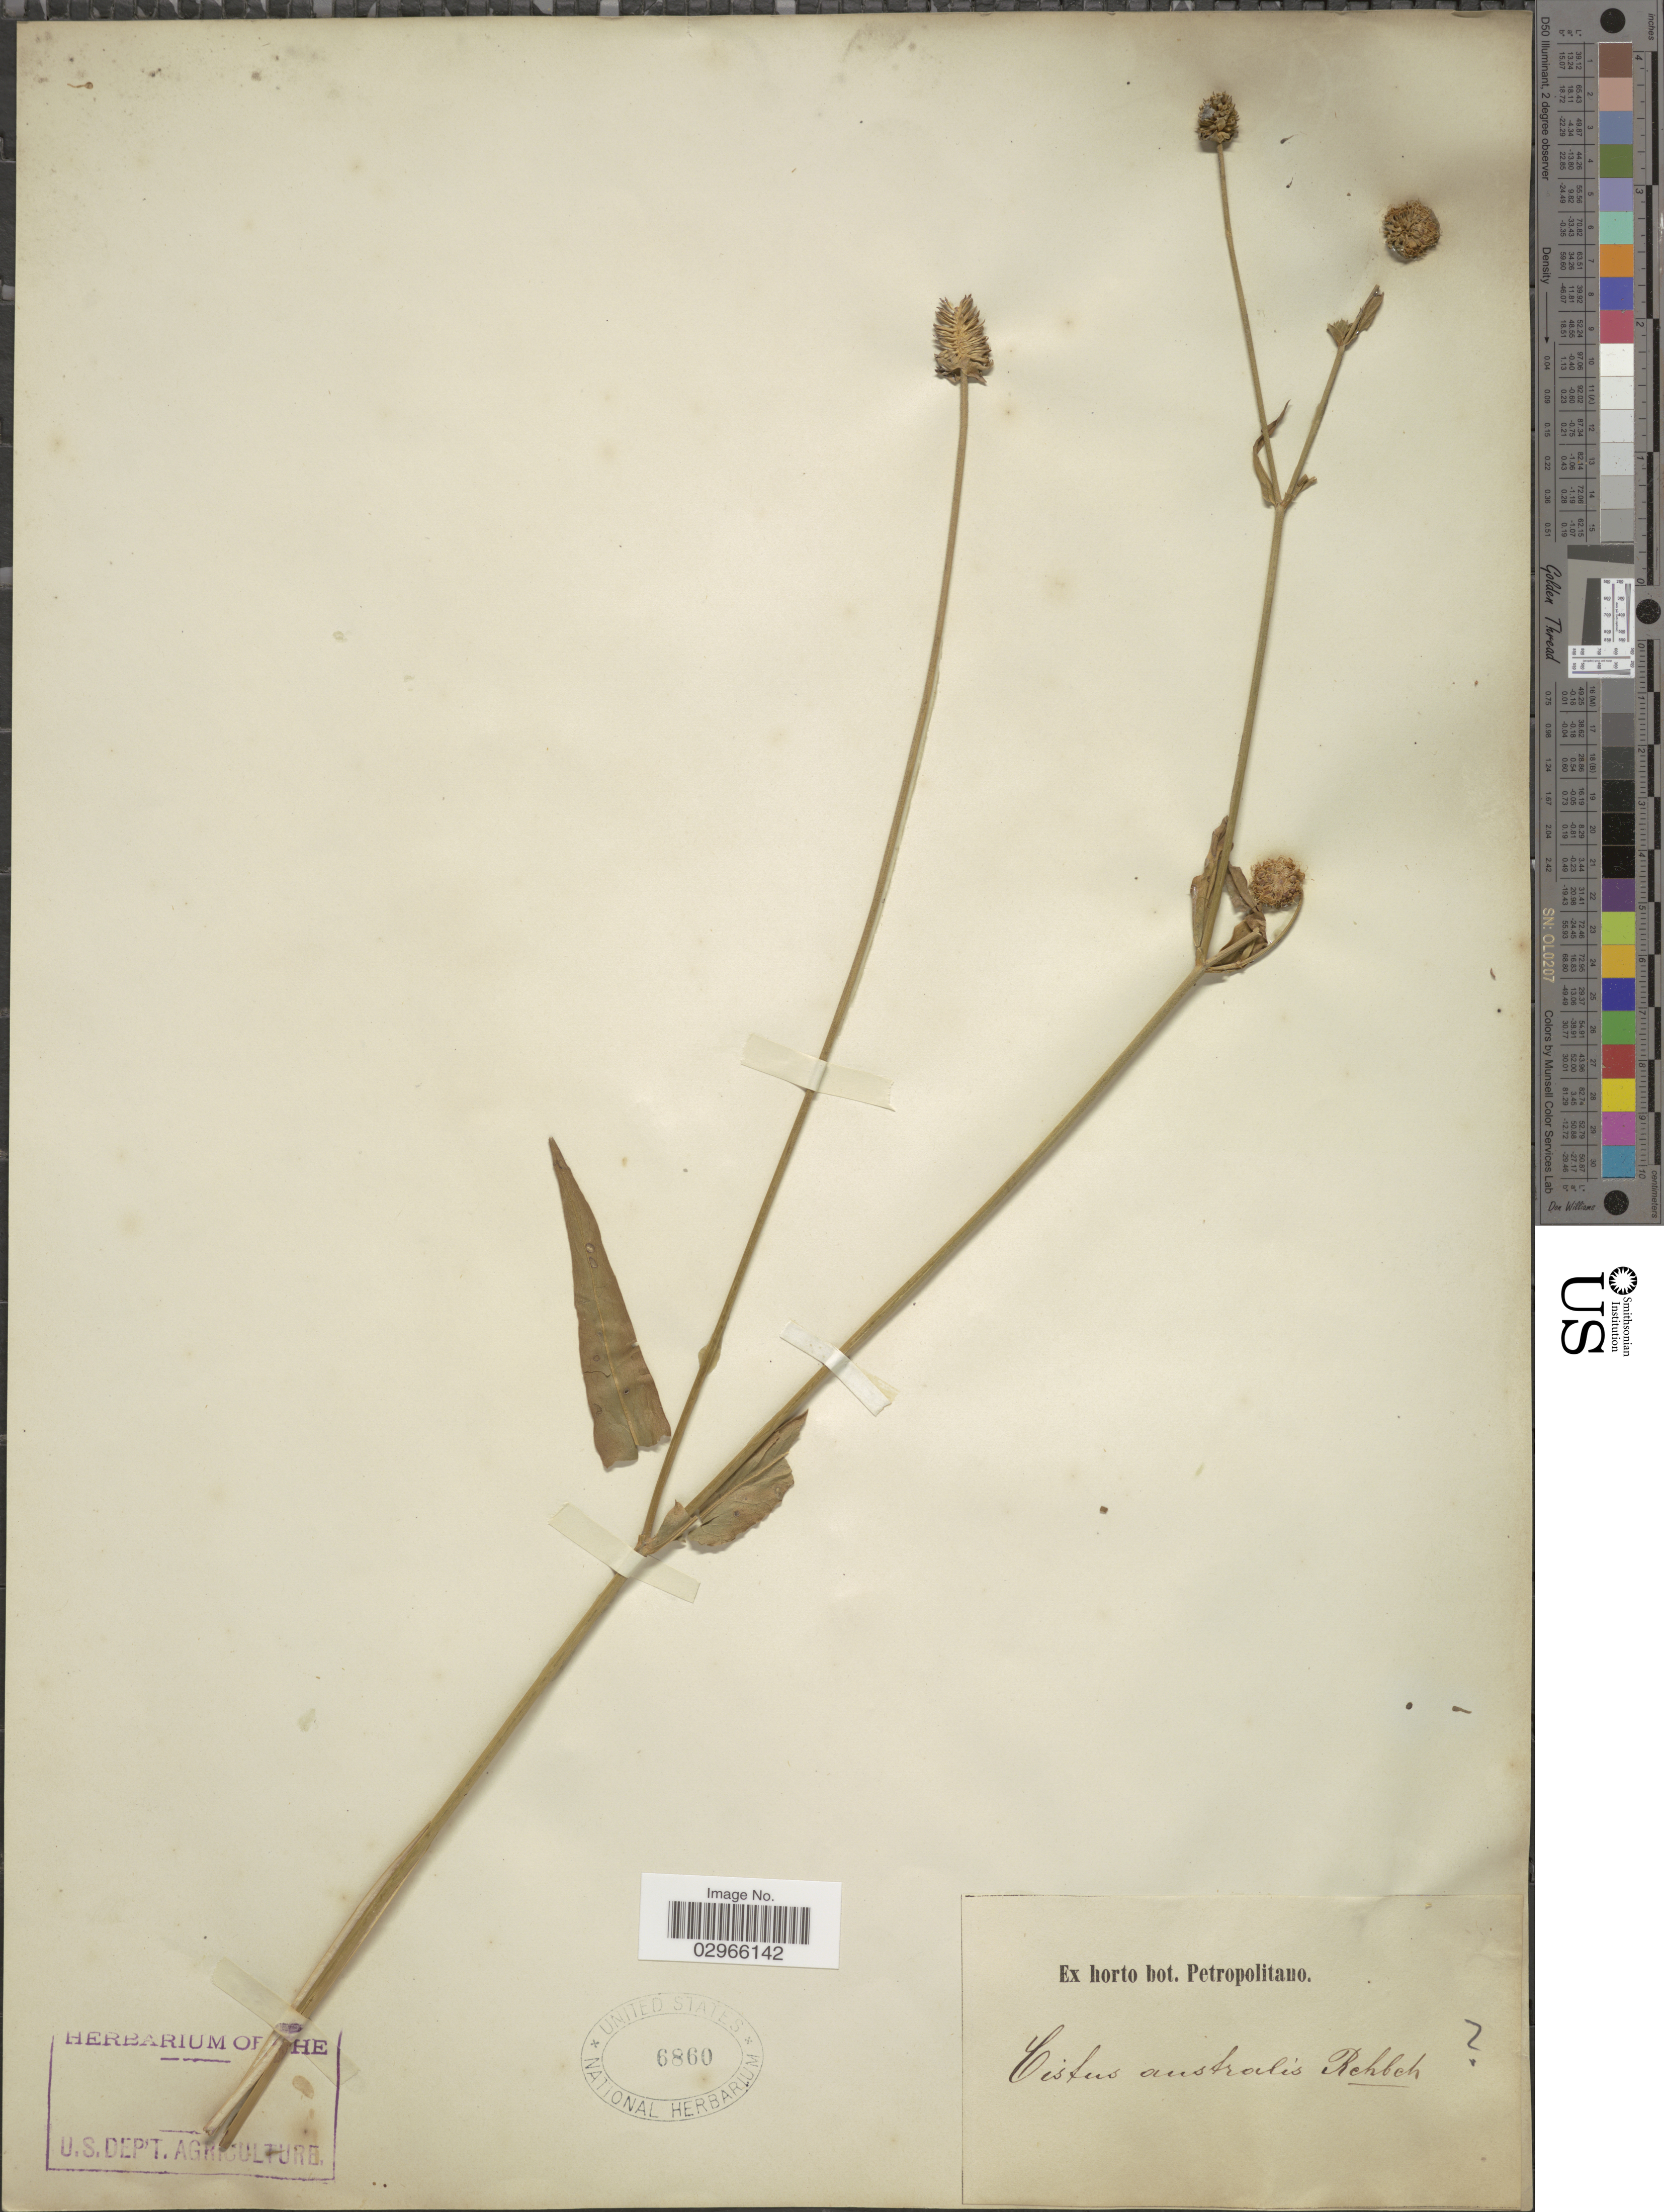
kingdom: Plantae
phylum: Tracheophyta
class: Magnoliopsida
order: Malvales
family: Cistaceae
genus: Cistus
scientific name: Cistus australis Rchb., ined.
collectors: ex Horto Bot. Petropolitano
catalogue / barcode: US 6860